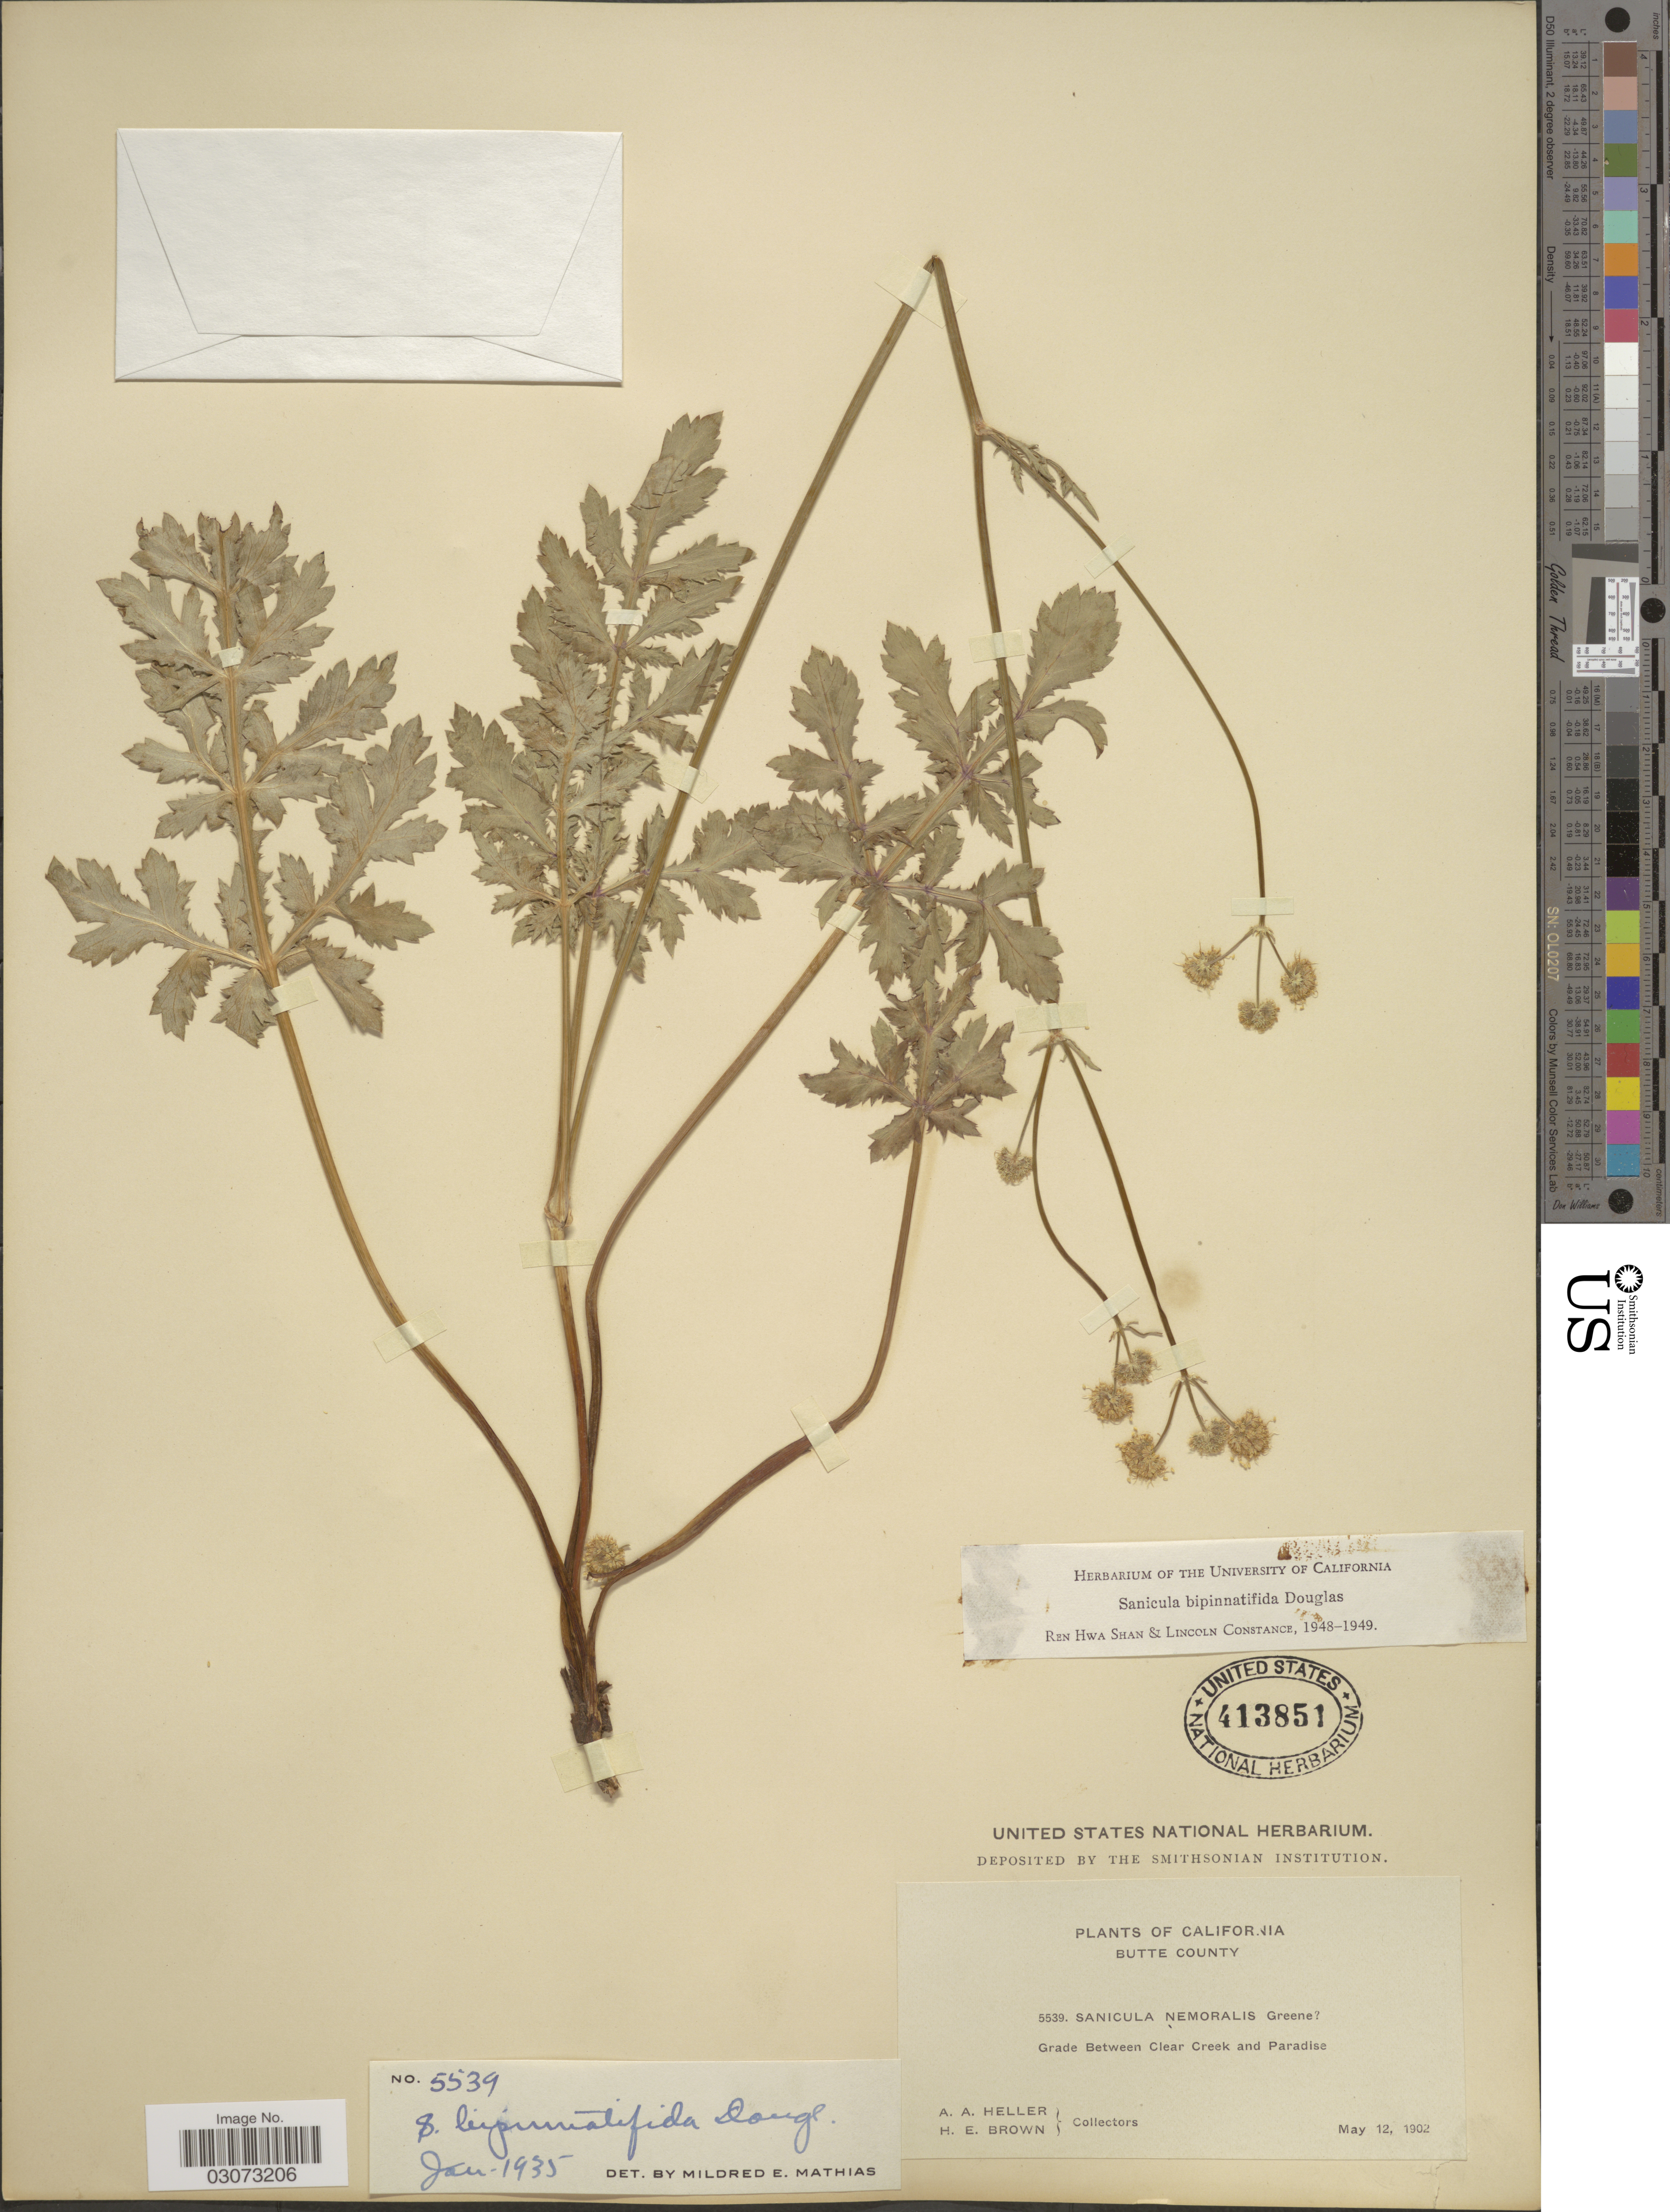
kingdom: Plantae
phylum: Tracheophyta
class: Magnoliopsida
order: Apiales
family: Apiaceae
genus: Sanicula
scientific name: Sanicula bipinnatifida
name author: Douglas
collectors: A. A. Heller & H. E. Brown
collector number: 5539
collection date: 1902-05-12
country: United States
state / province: California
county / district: Butte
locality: Butte County. Grade Between Clear Creek and Paradise.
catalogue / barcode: US 413851